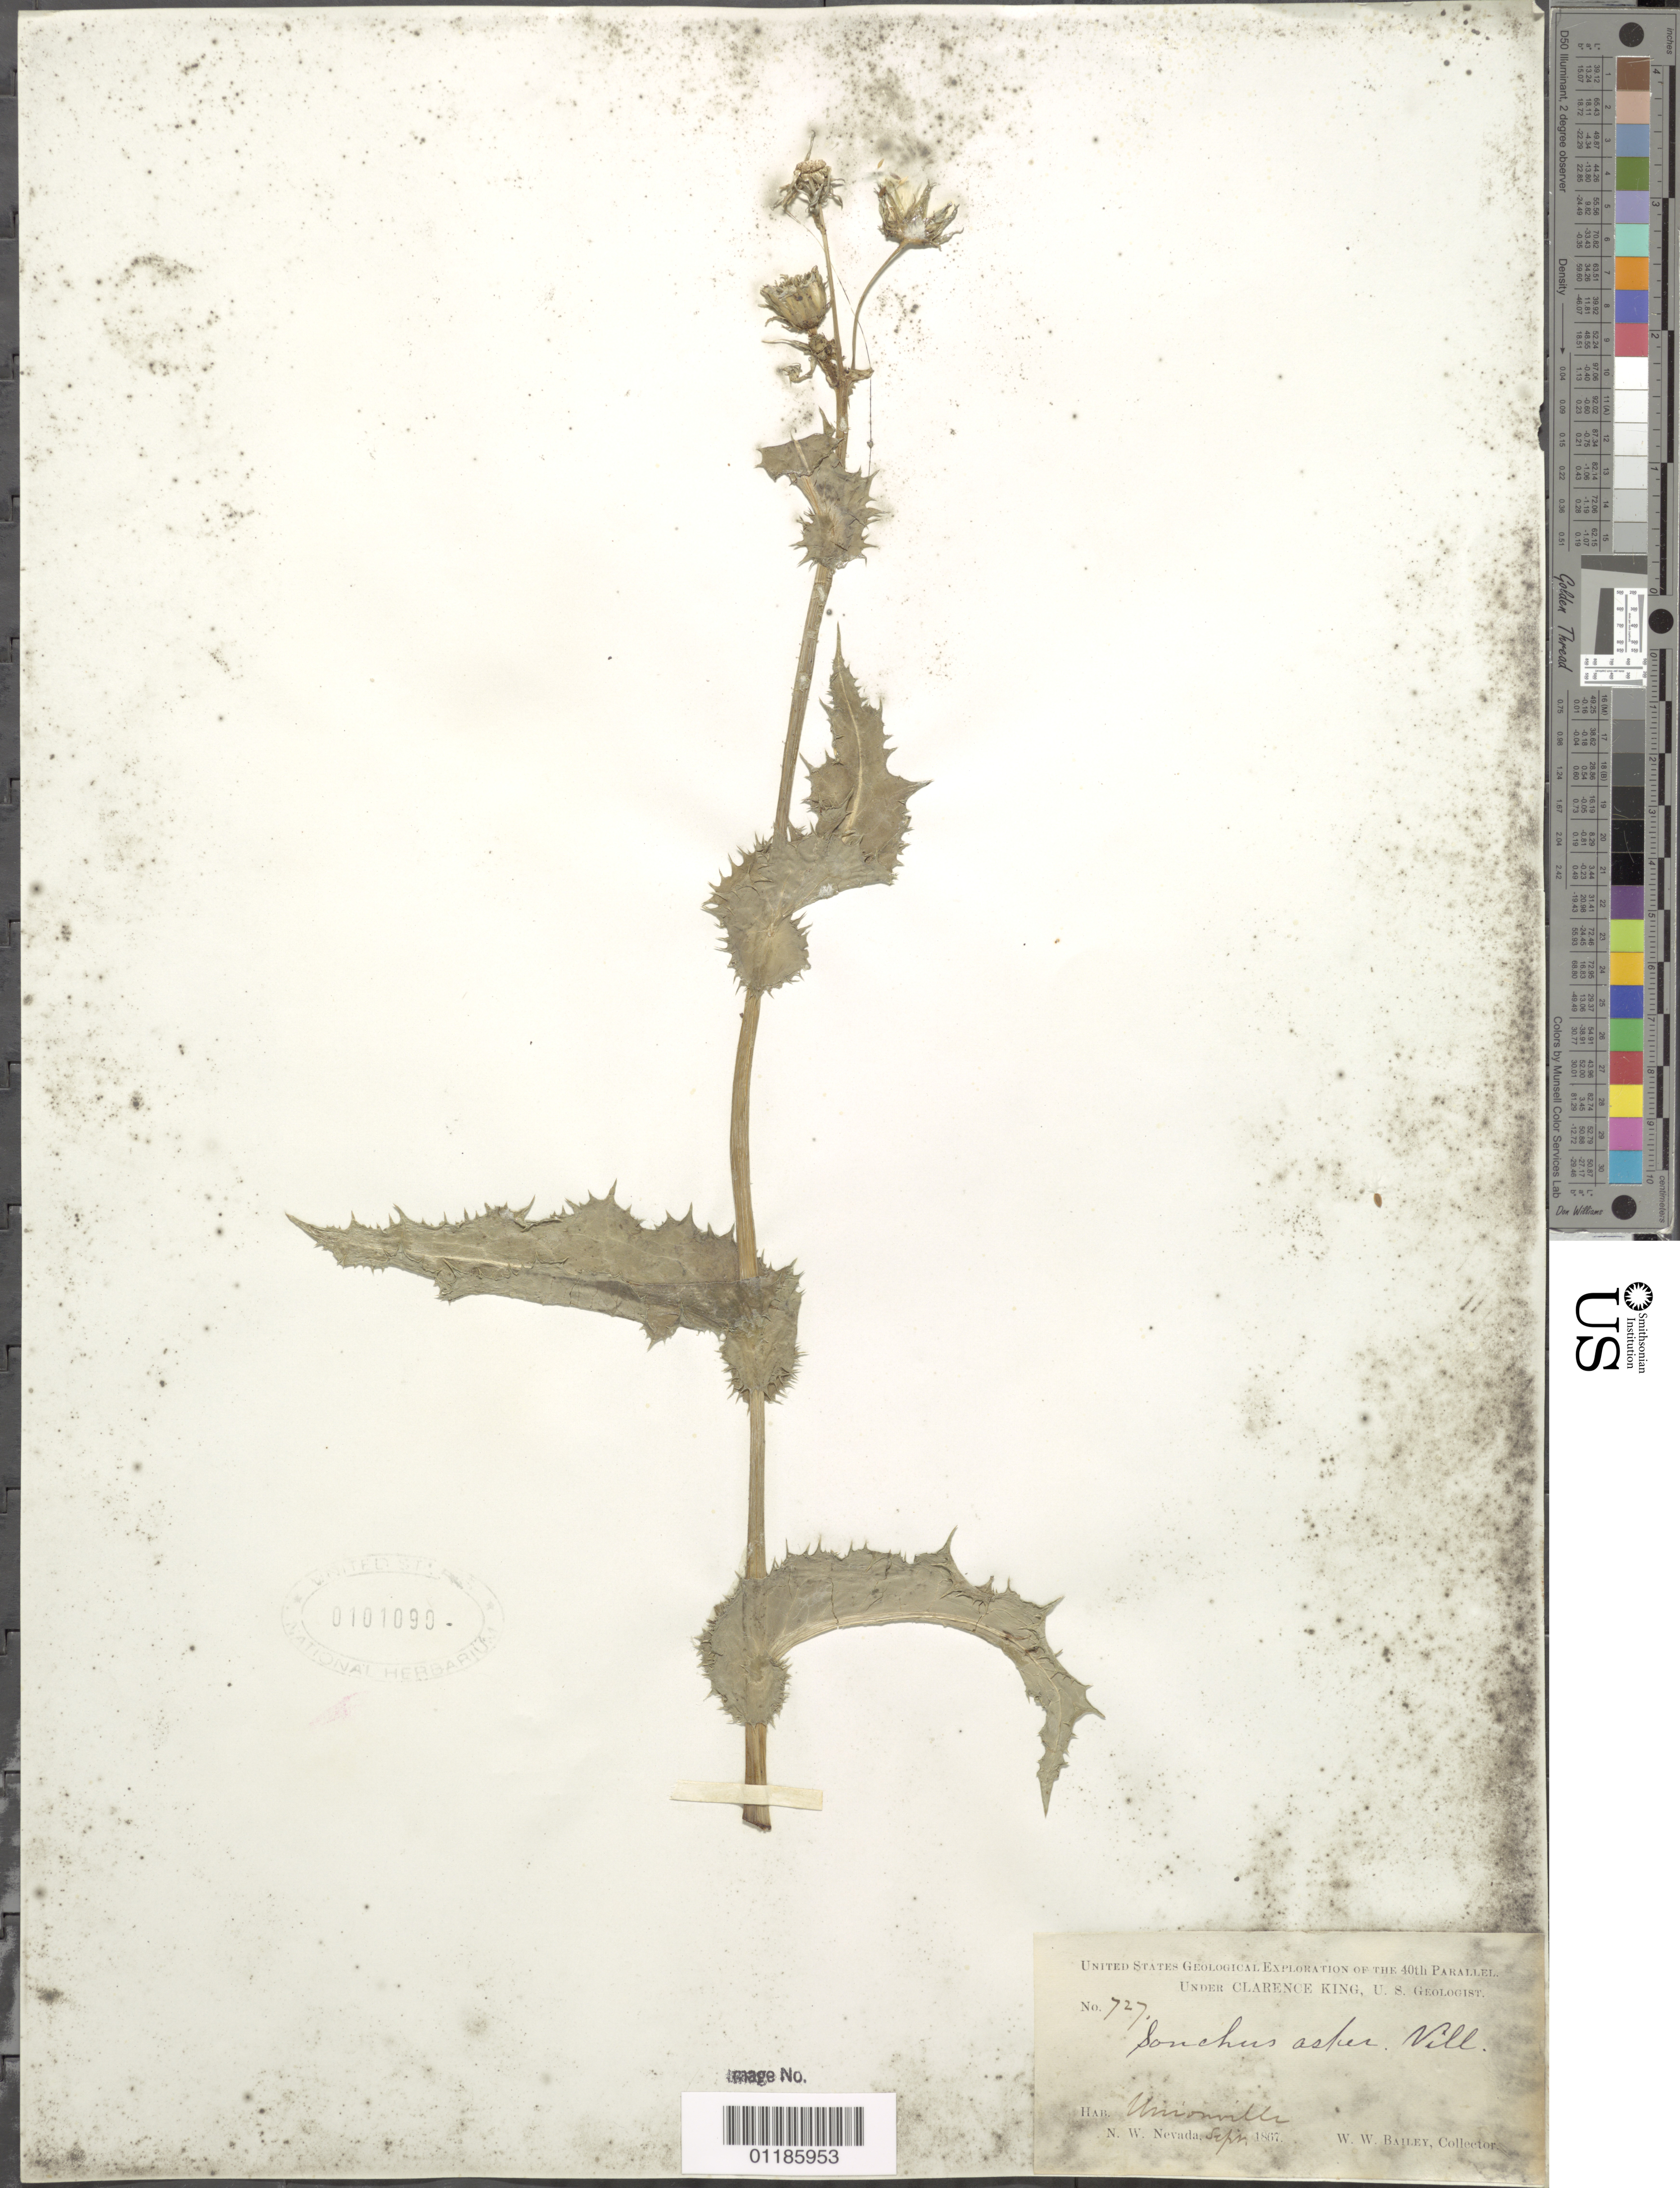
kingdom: Plantae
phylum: Tracheophyta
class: Magnoliopsida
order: Asterales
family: Asteraceae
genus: Sonchus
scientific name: Sonchus asper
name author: (L.) Hill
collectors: W. W. Bailey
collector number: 727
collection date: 1867-09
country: United States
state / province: Nevada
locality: Unionville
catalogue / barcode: US 101090